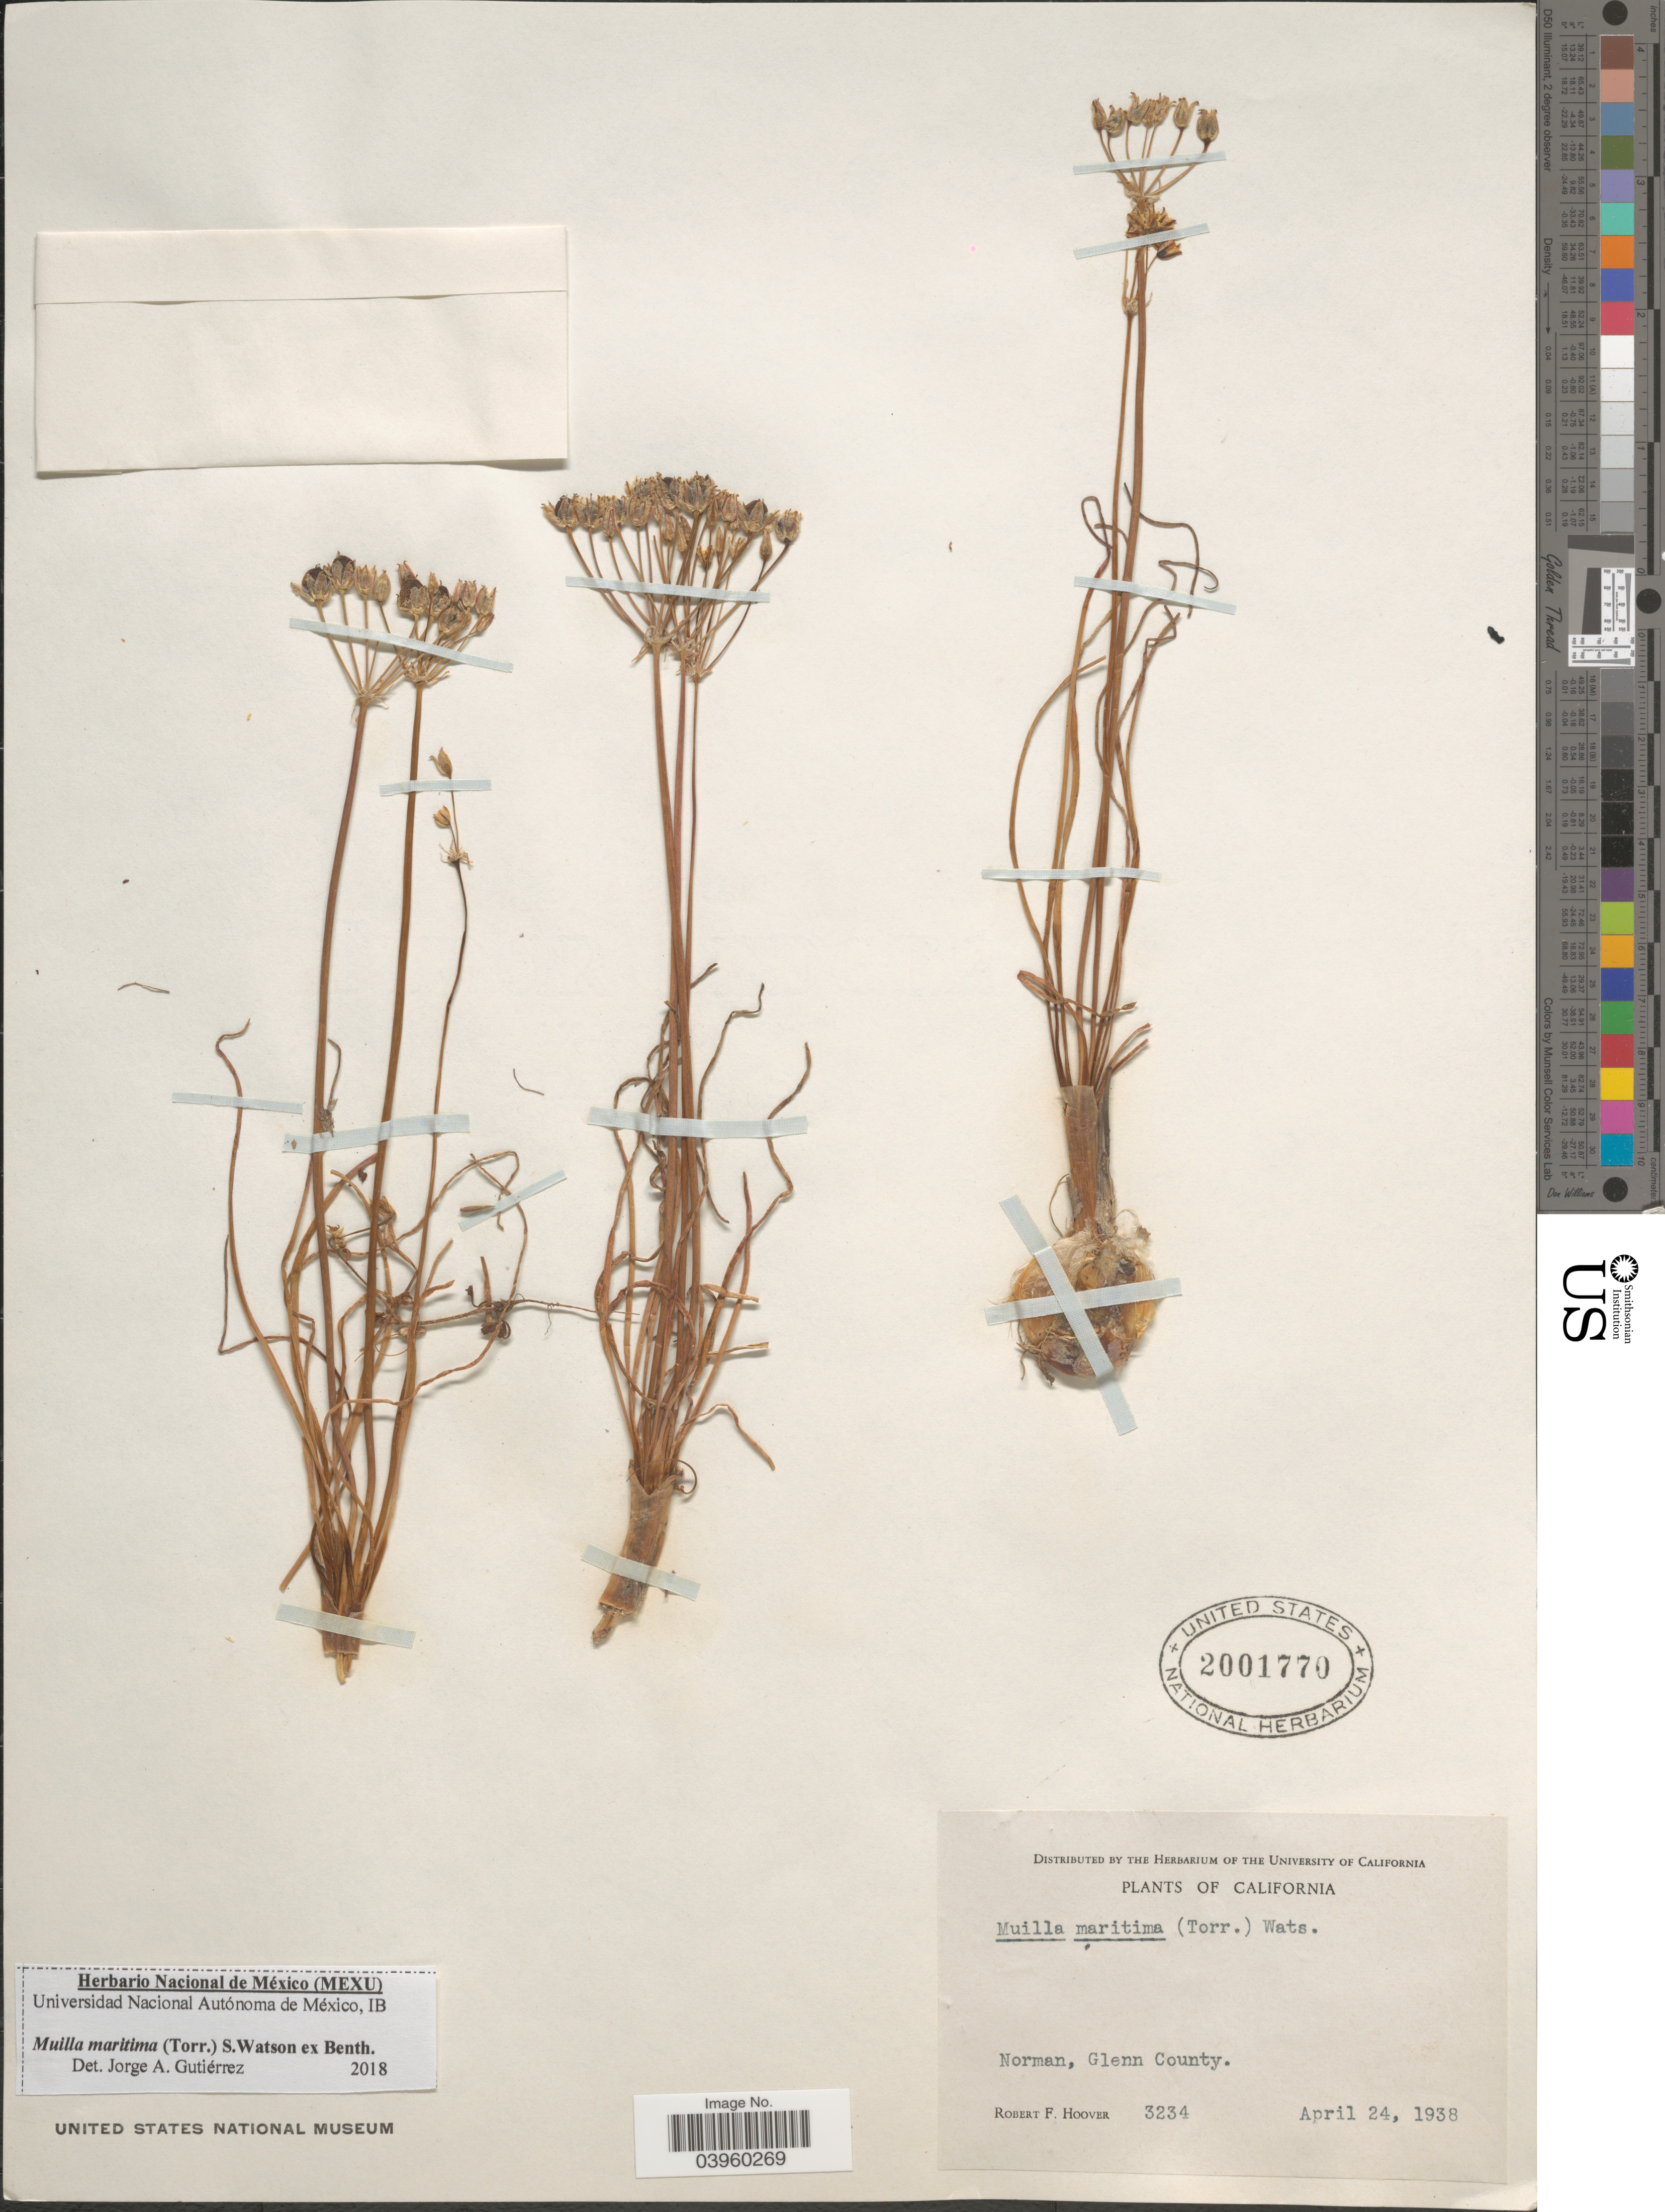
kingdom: Plantae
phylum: Tracheophyta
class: Liliopsida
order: Asparagales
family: Asparagaceae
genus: Muilla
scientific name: Muilla maritima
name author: (Torr.) S. Watson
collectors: R. F. Hoover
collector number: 3234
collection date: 1938-04-24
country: United States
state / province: California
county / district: Glenn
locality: Norman, Glenn County.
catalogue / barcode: US 2001770